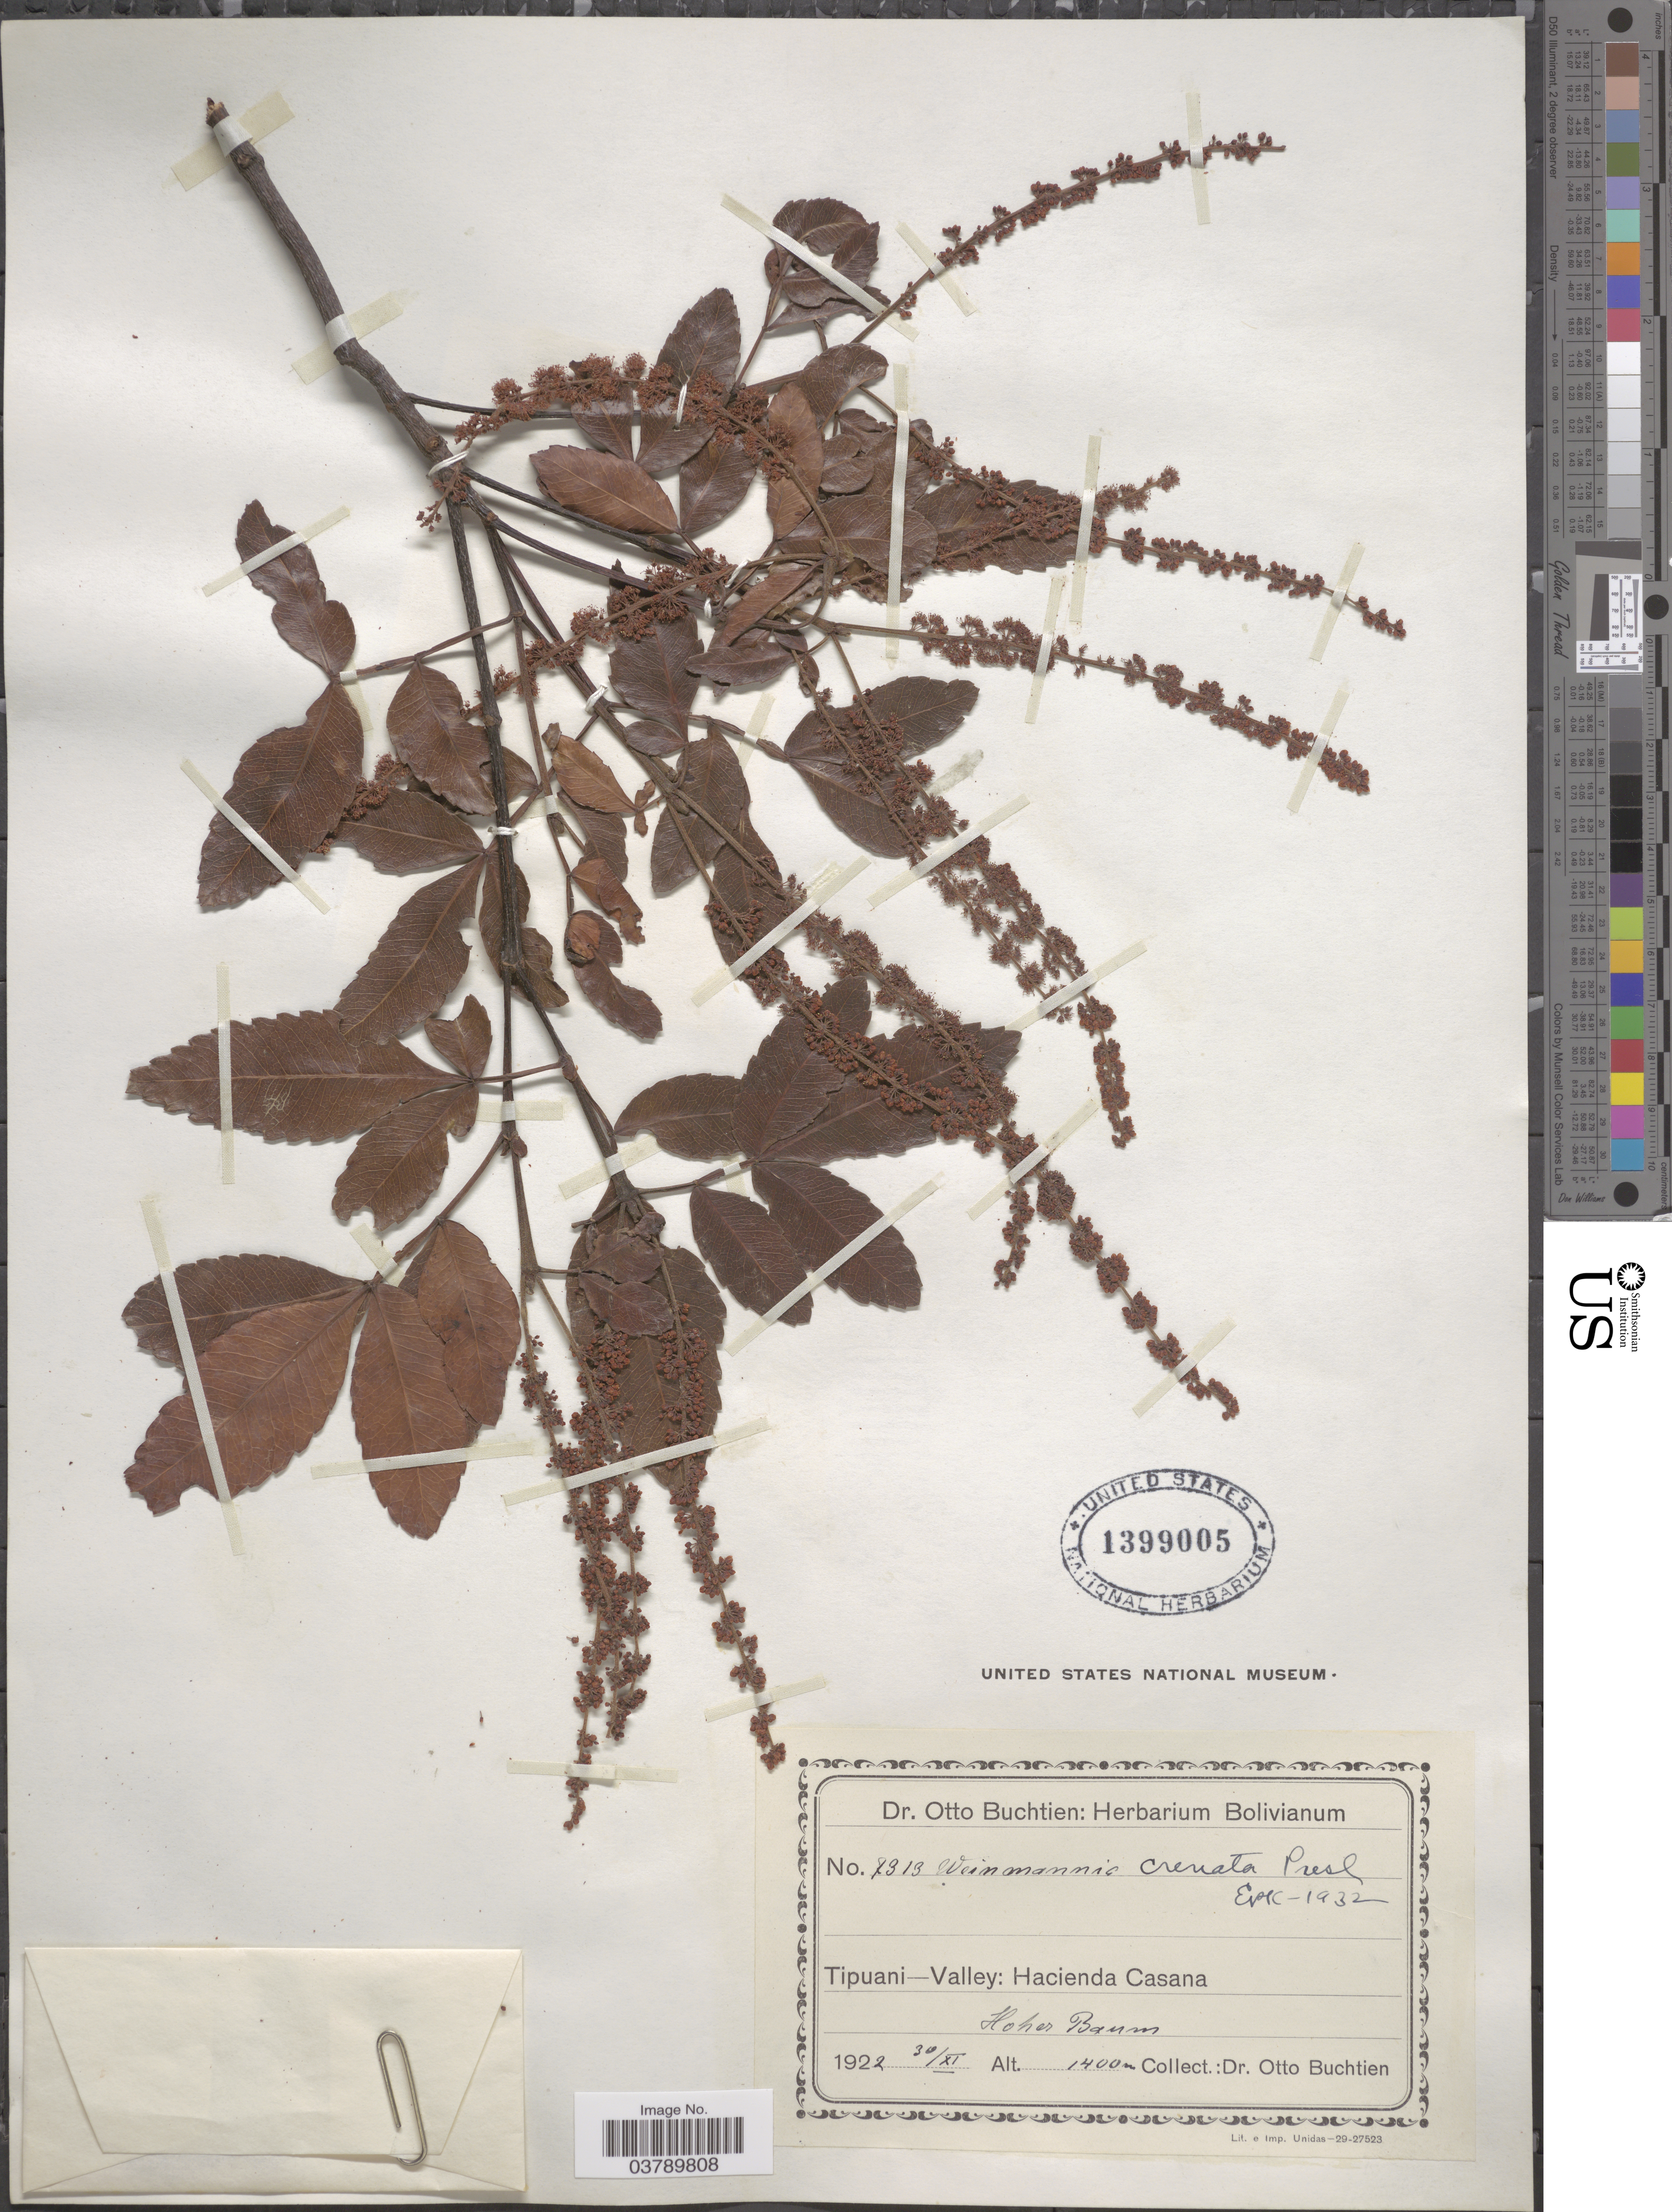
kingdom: Plantae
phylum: Tracheophyta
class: Magnoliopsida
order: Oxalidales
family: Cunoniaceae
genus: Weinmannia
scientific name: Weinmannia sorbifolia var. crenata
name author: Kunth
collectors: O. Buchtien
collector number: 7313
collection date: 1922-11-30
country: Bolivia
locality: Tipuani-Valley: Hacienda Casana.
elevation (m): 1400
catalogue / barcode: US 1399005